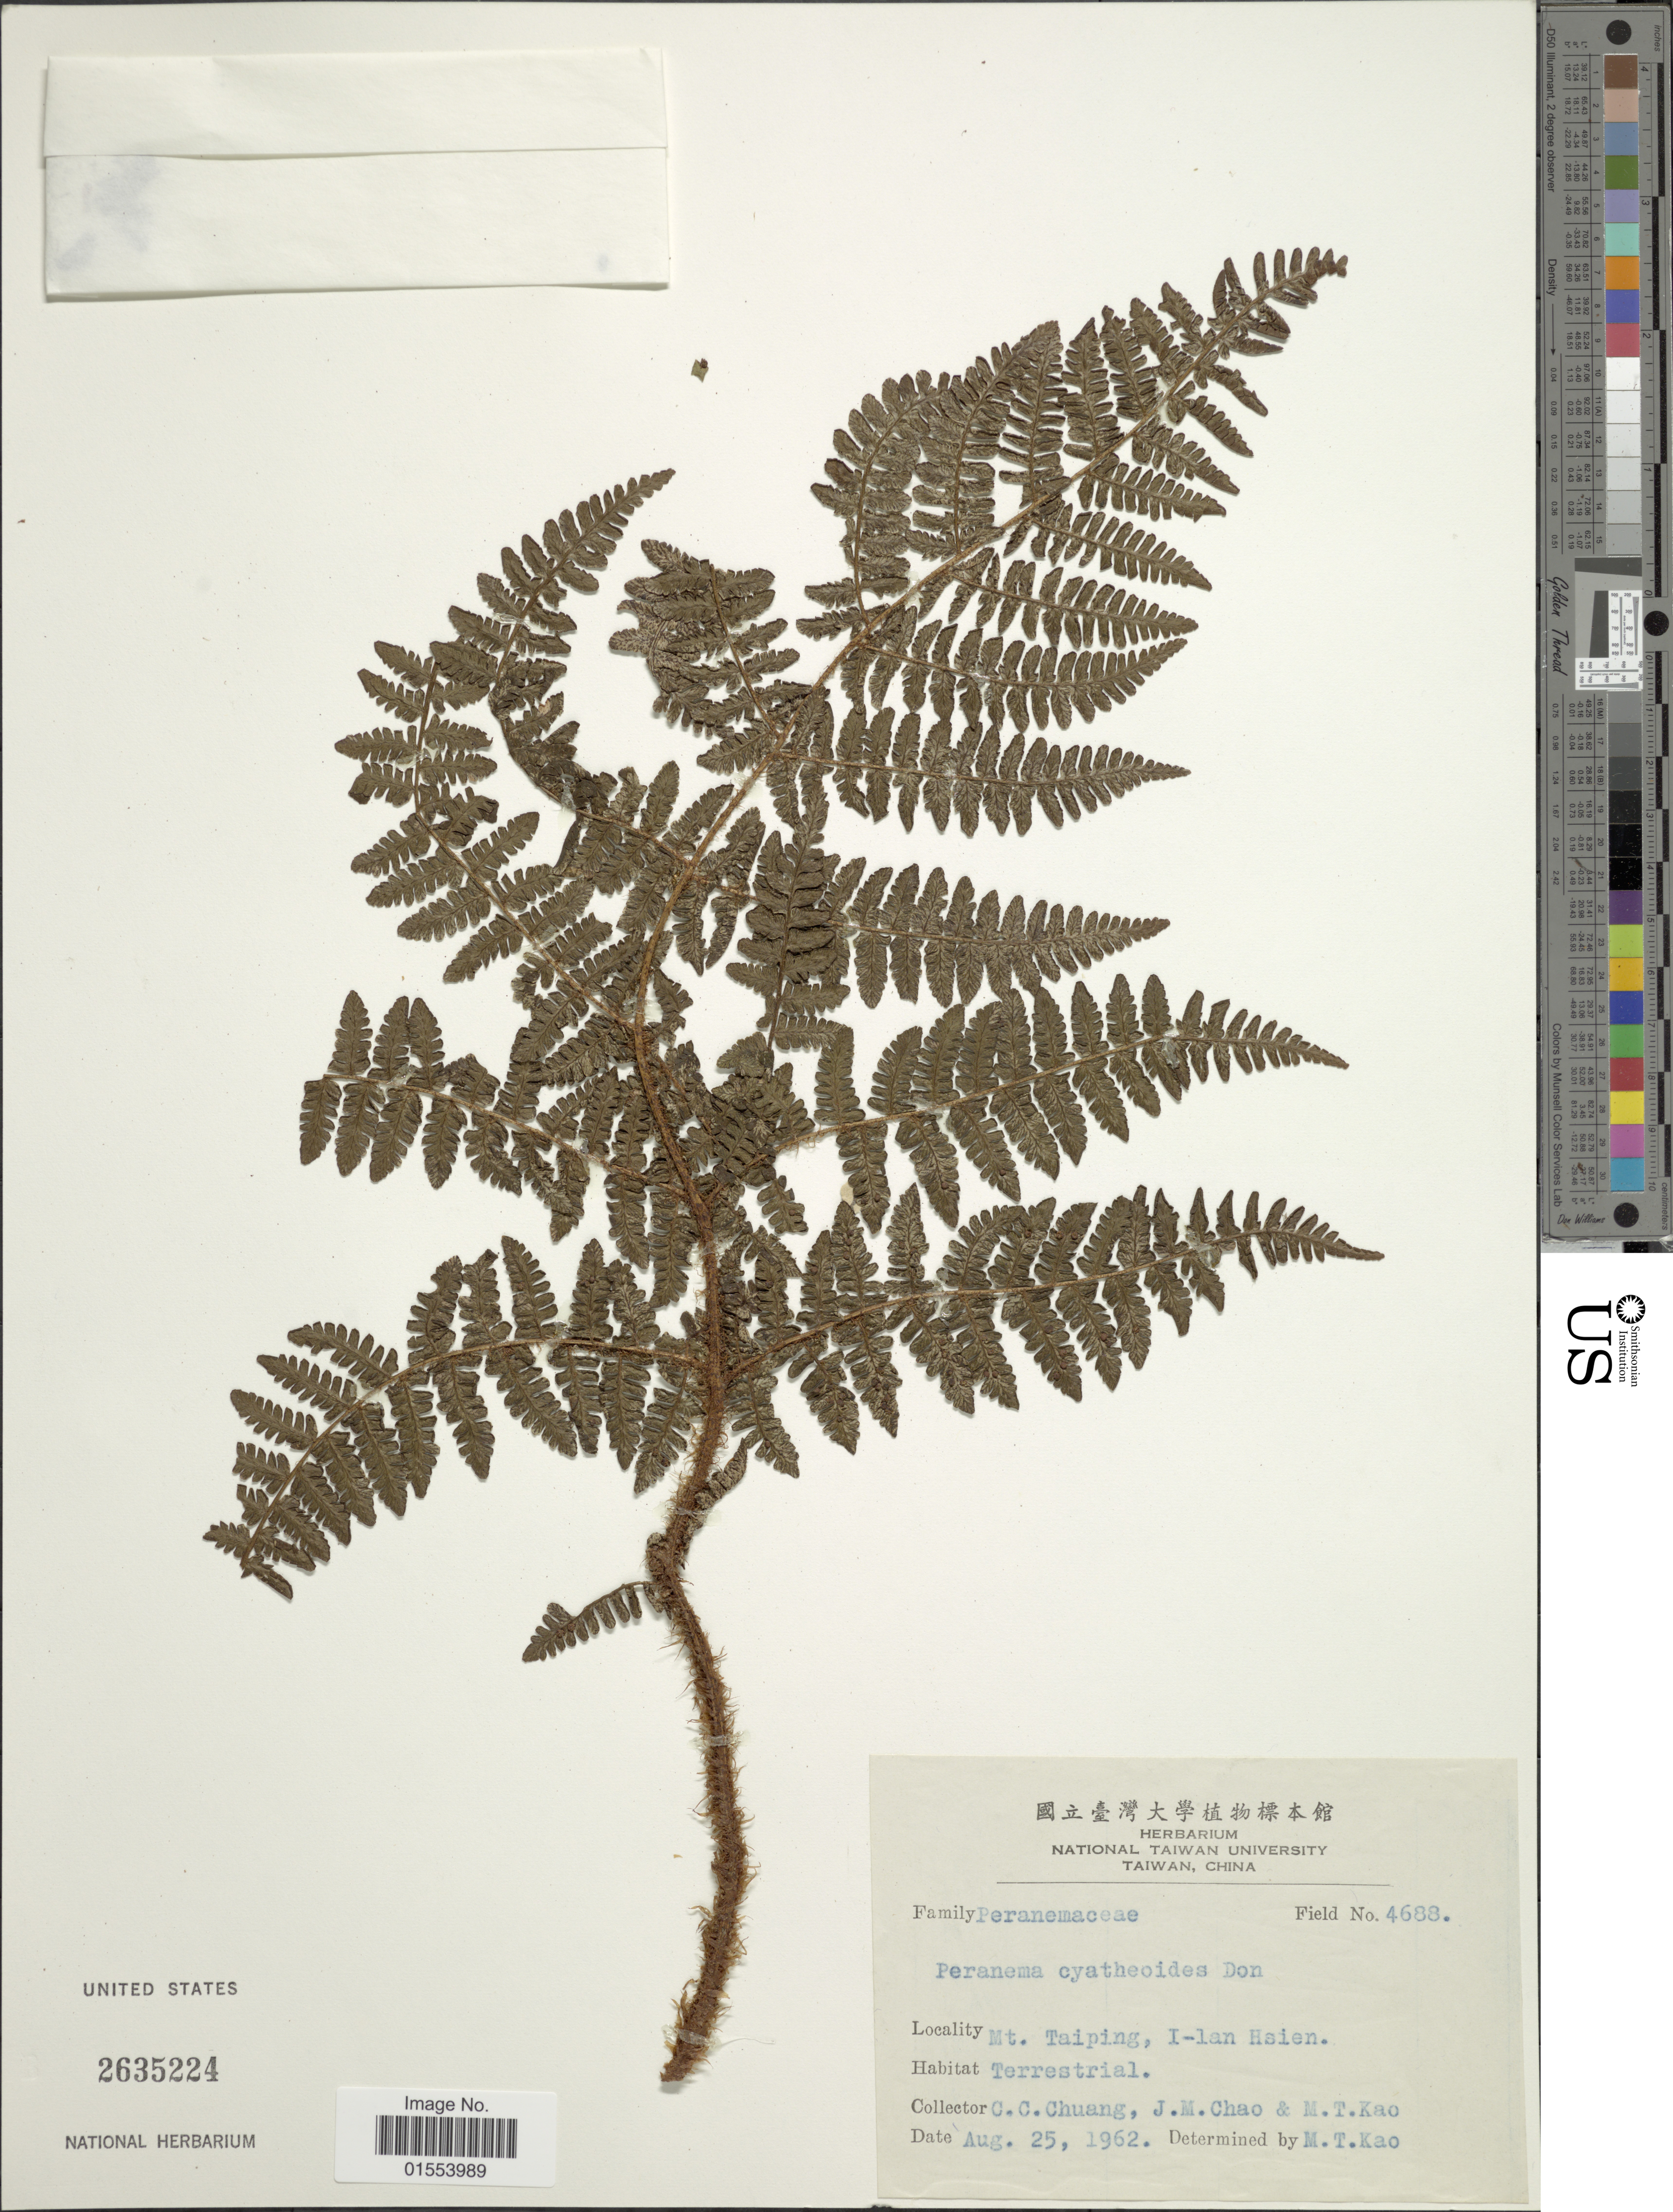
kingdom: Plantae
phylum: Tracheophyta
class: Polypodiopsida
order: Polypodiales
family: Dryopteridaceae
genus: Dryopteris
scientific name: Dryopteris cyatheoides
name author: (Kaulf.) Kuntze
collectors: C. C. Chuang, J. Chao & M. T. Kao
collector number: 4688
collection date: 1962-08-25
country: Taiwan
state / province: Ilan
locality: Mt. Taiping, I-lan Hsien.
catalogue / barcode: US 2635224